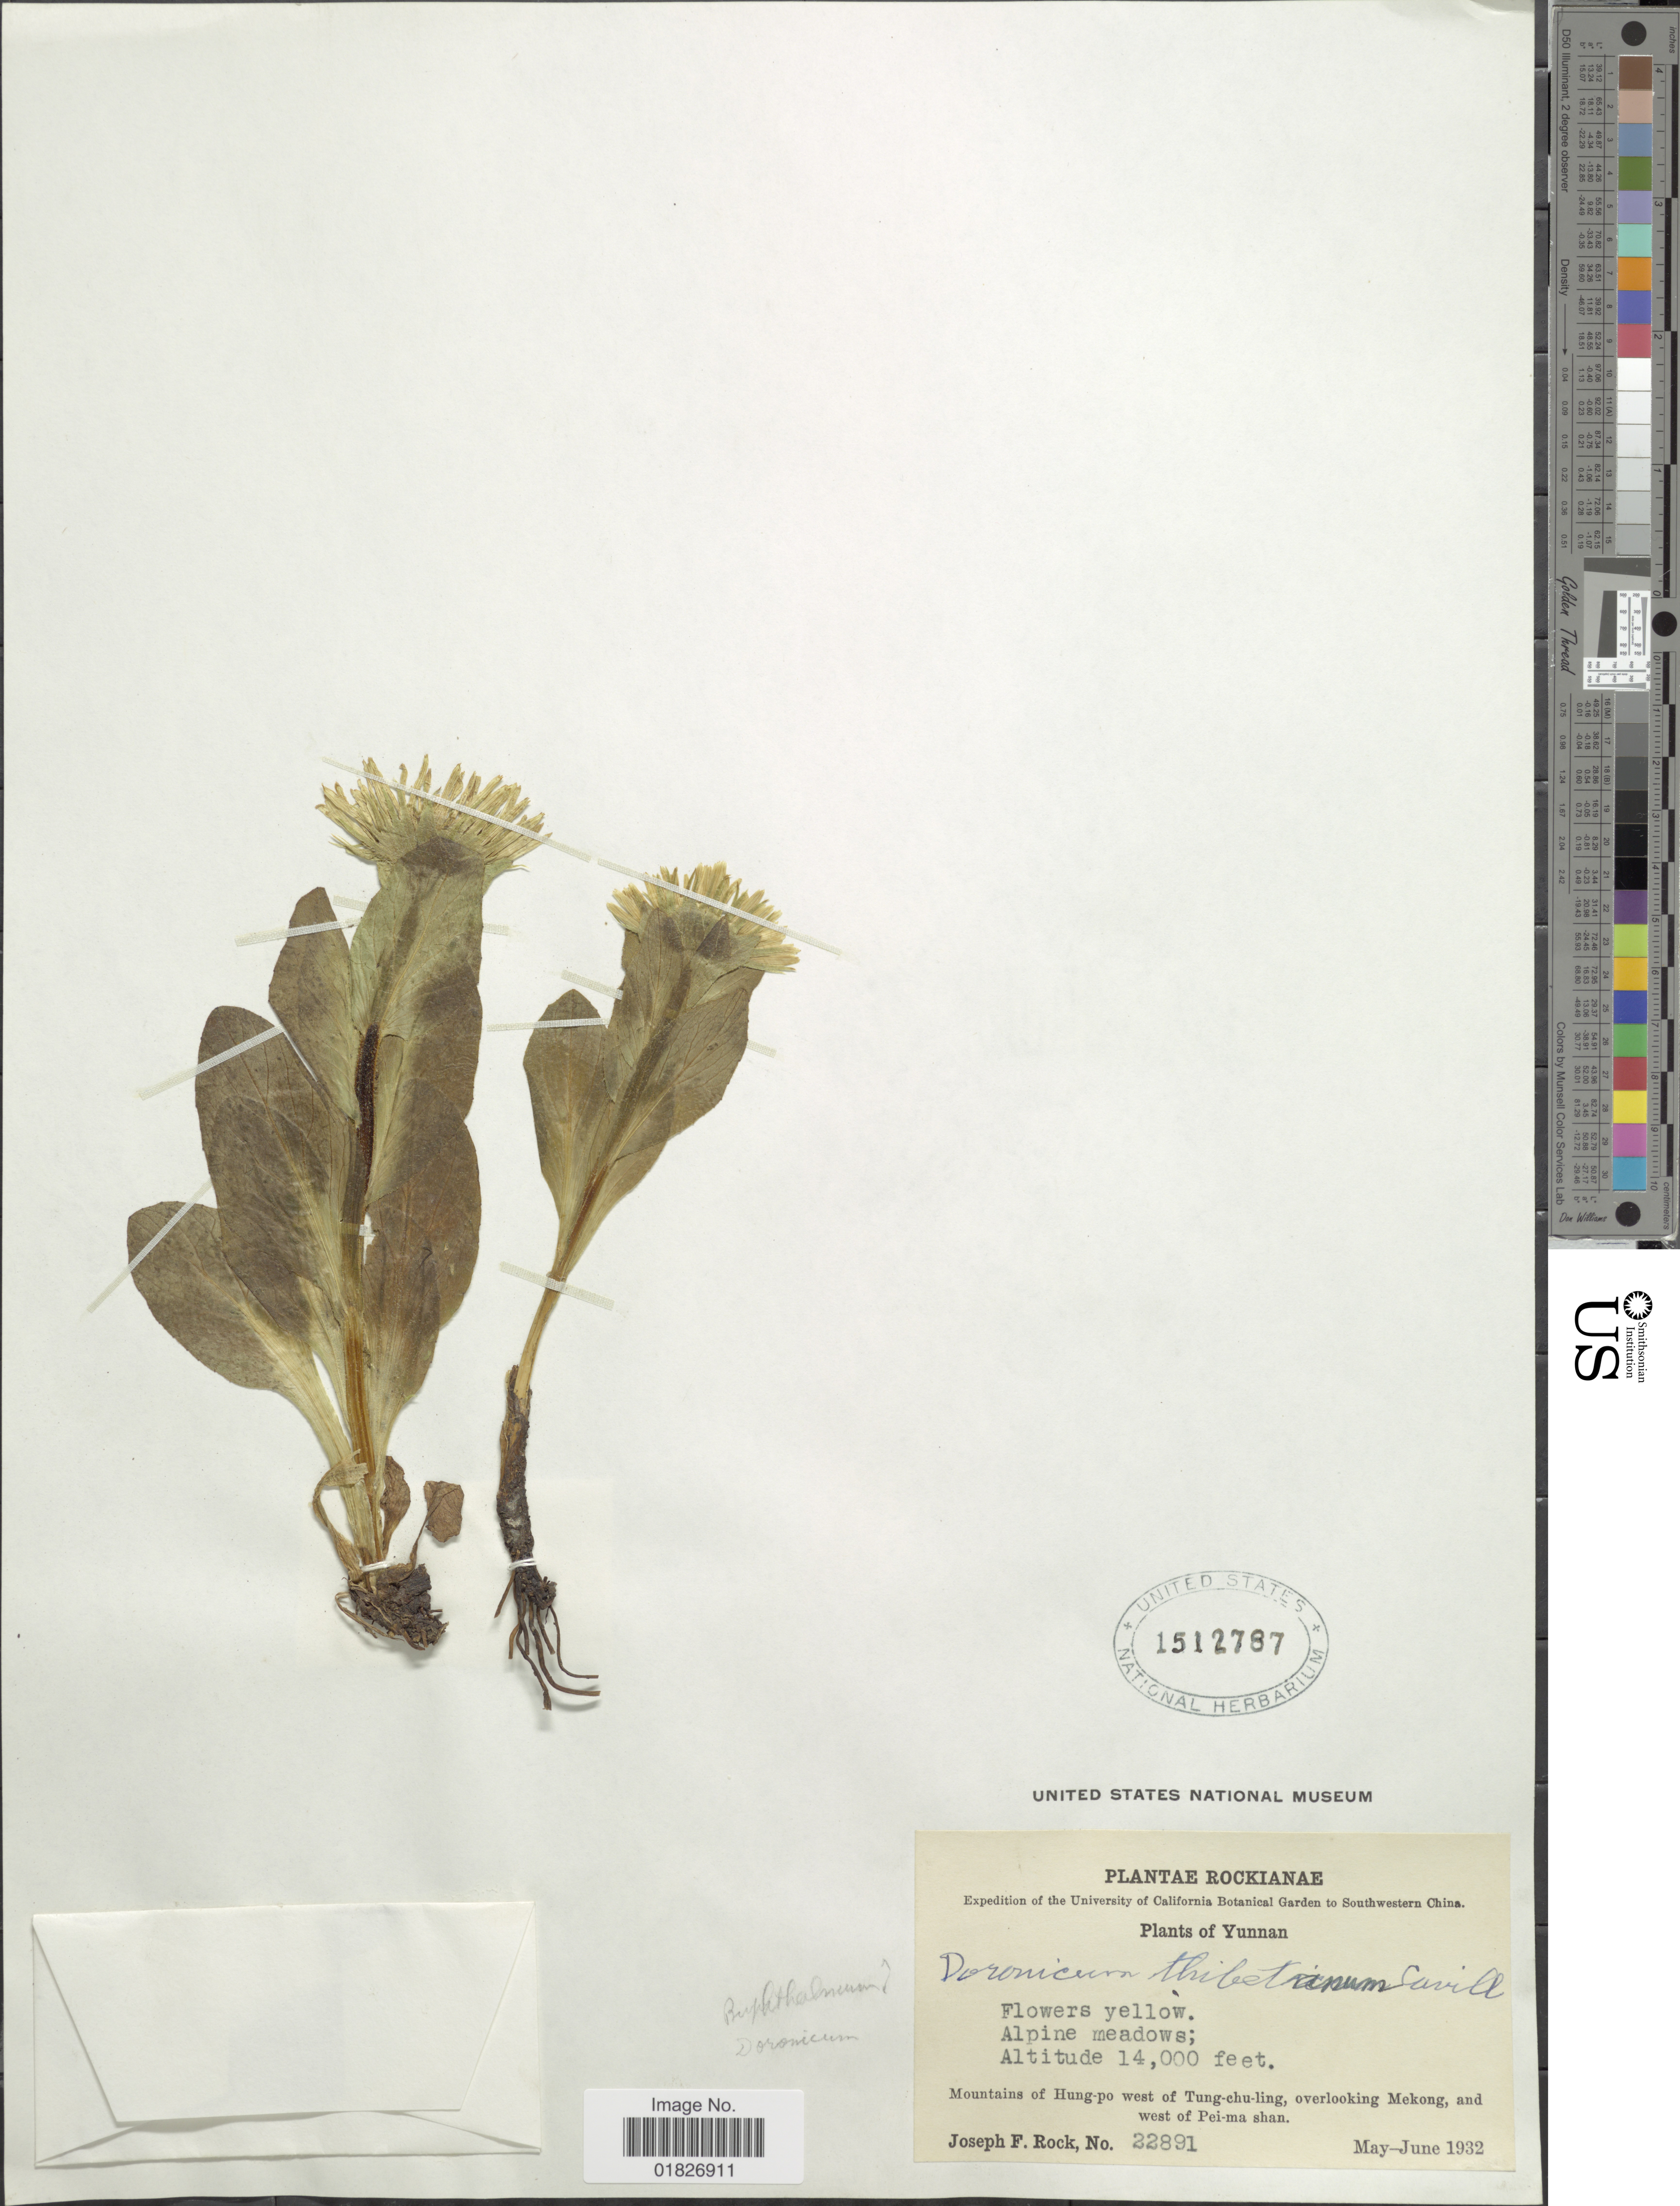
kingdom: Plantae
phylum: Tracheophyta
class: Magnoliopsida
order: Asterales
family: Asteraceae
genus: Doronicum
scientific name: Doronicum thibetanum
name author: Cavill.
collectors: J. F. Rock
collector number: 22891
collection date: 1932-05/1932-06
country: China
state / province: Yunnan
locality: Mountains of Hung-po west of Tung-chu-ling, overlooking Mekong, and west of Pei-ma shan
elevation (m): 4267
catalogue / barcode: US 1512787